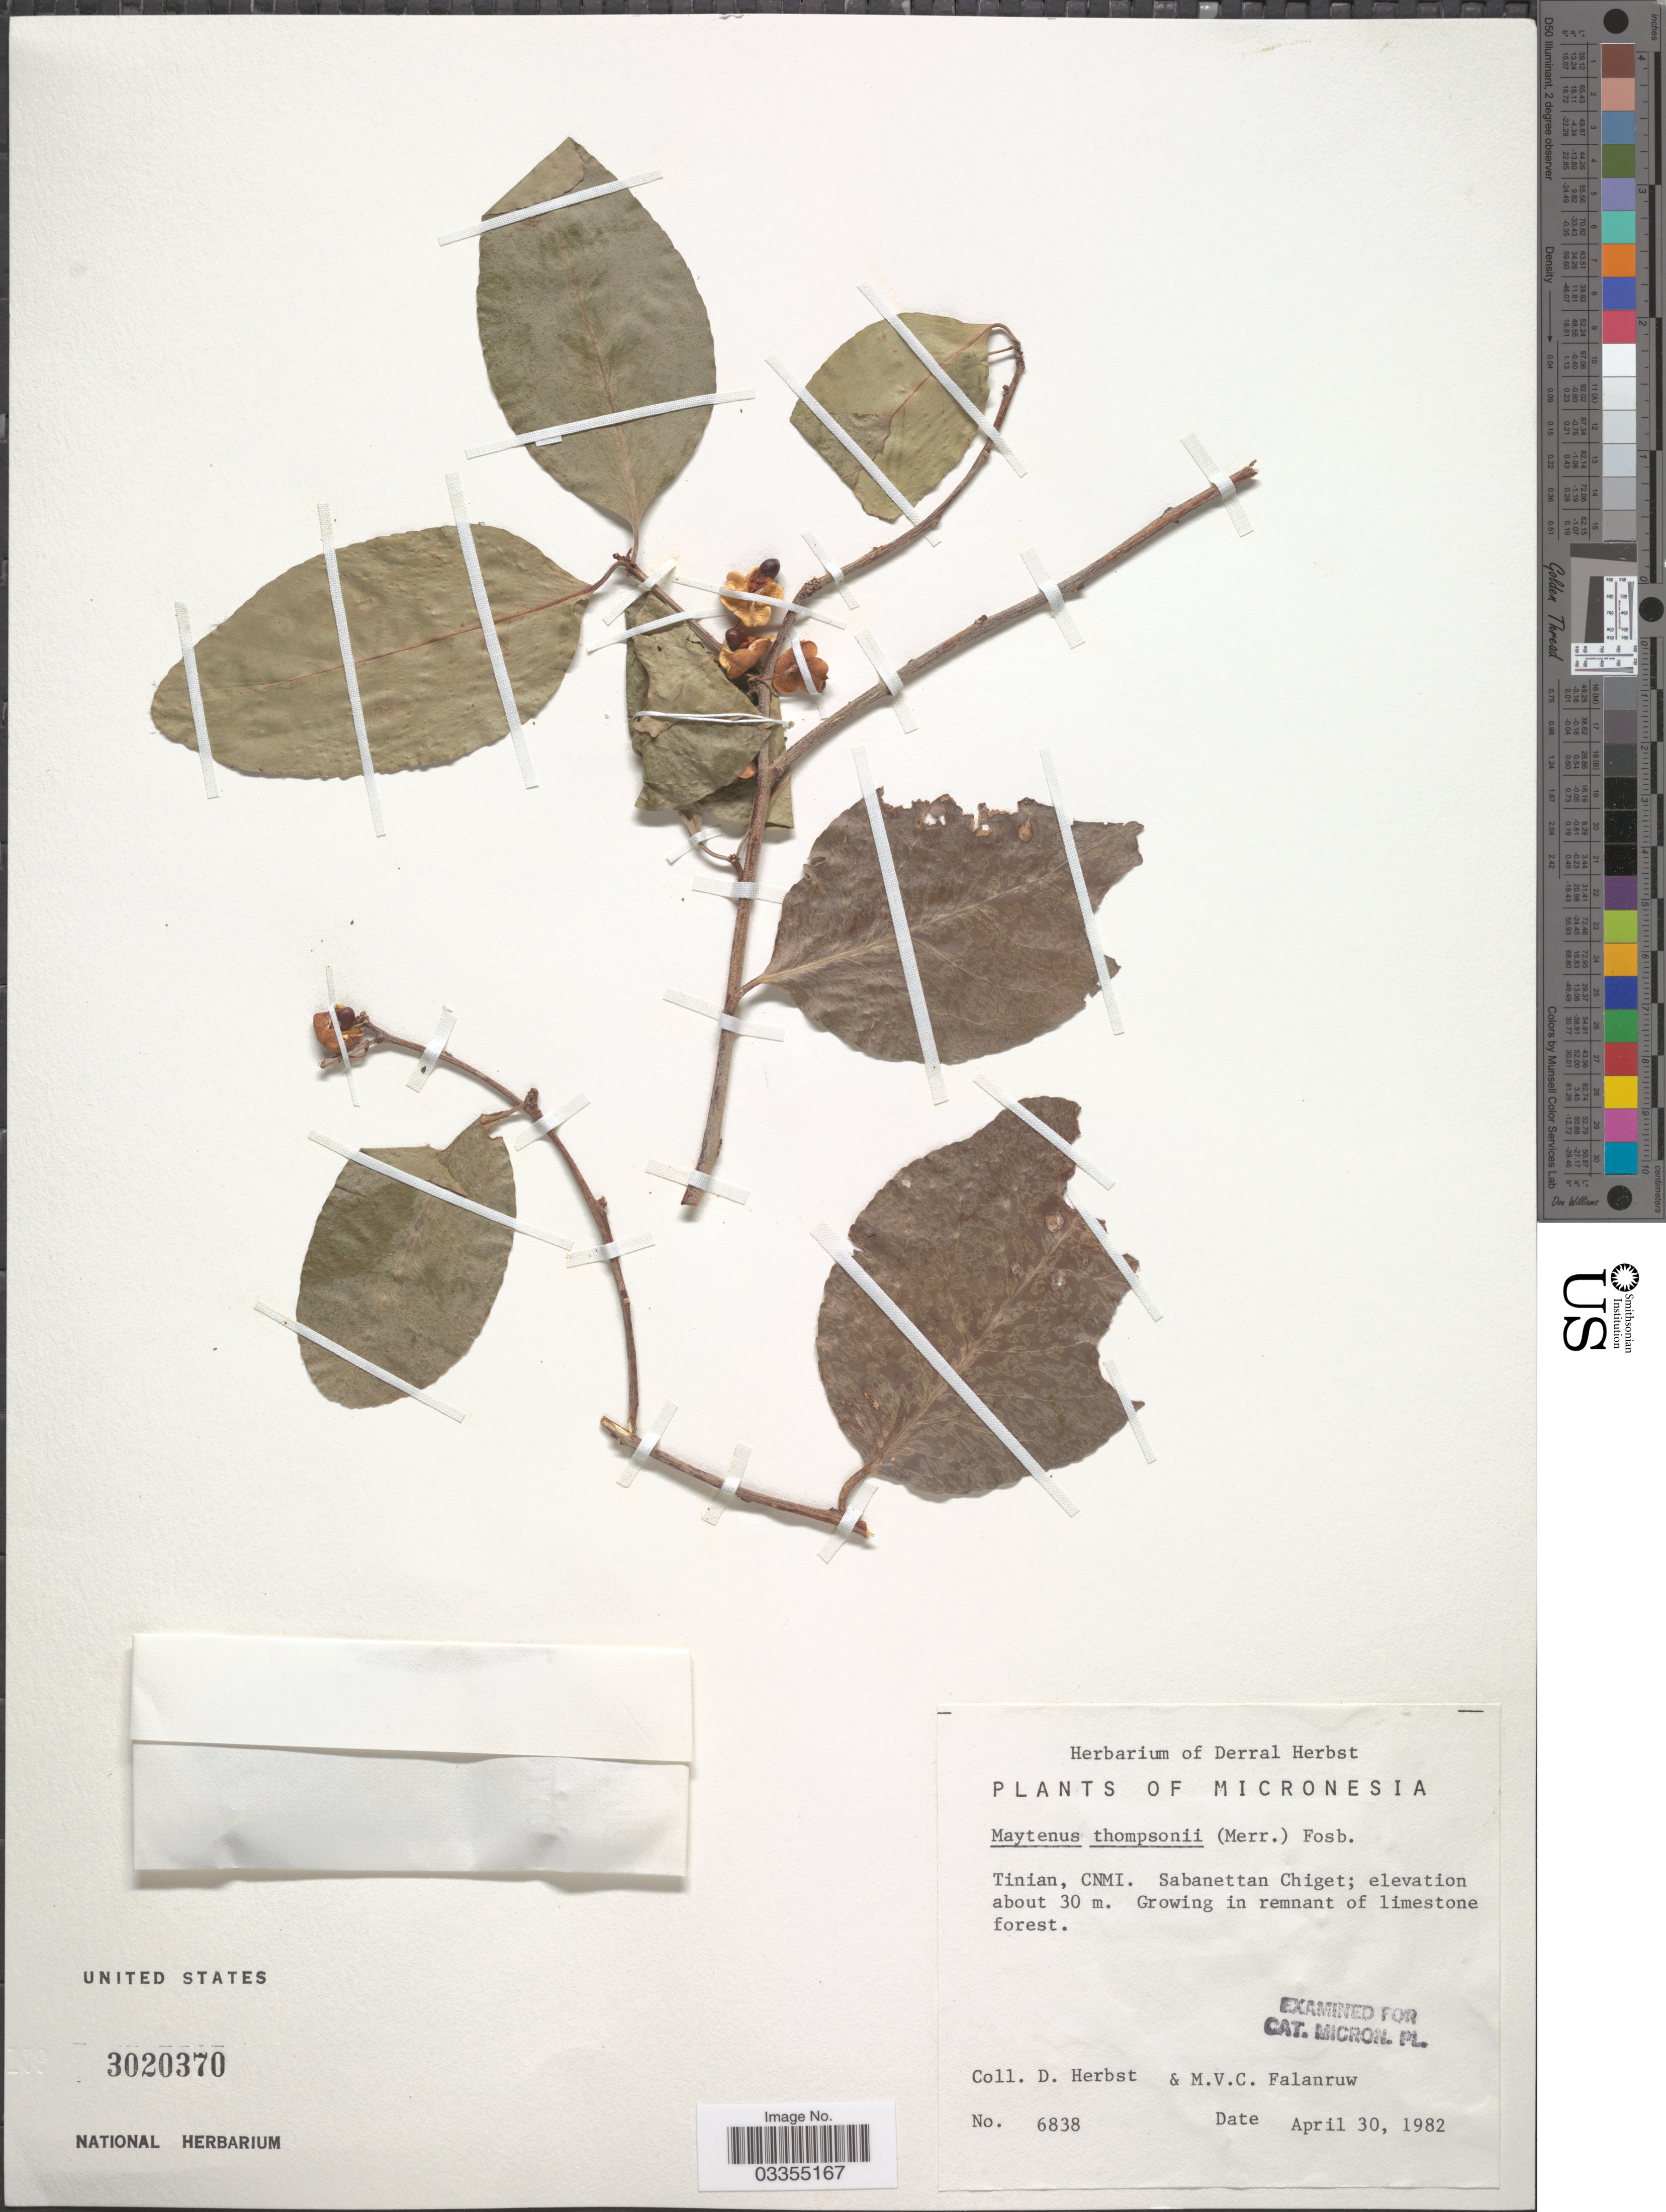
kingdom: Plantae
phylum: Tracheophyta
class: Magnoliopsida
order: Celastrales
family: Celastraceae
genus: Gymnosporia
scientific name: Gymnosporia thompsonii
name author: Merr.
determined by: Wagner, W. L., (BOT), Smithsonian Institution - National Museum of Natural History (UNITED STATES)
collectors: D. Herbst & M. V. Falanruw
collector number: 6838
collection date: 1982-04-30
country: Northern Mariana Islands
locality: Micronesia. Tinian, CMI. Sabanettan Chiget.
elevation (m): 30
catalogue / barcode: US 3020370